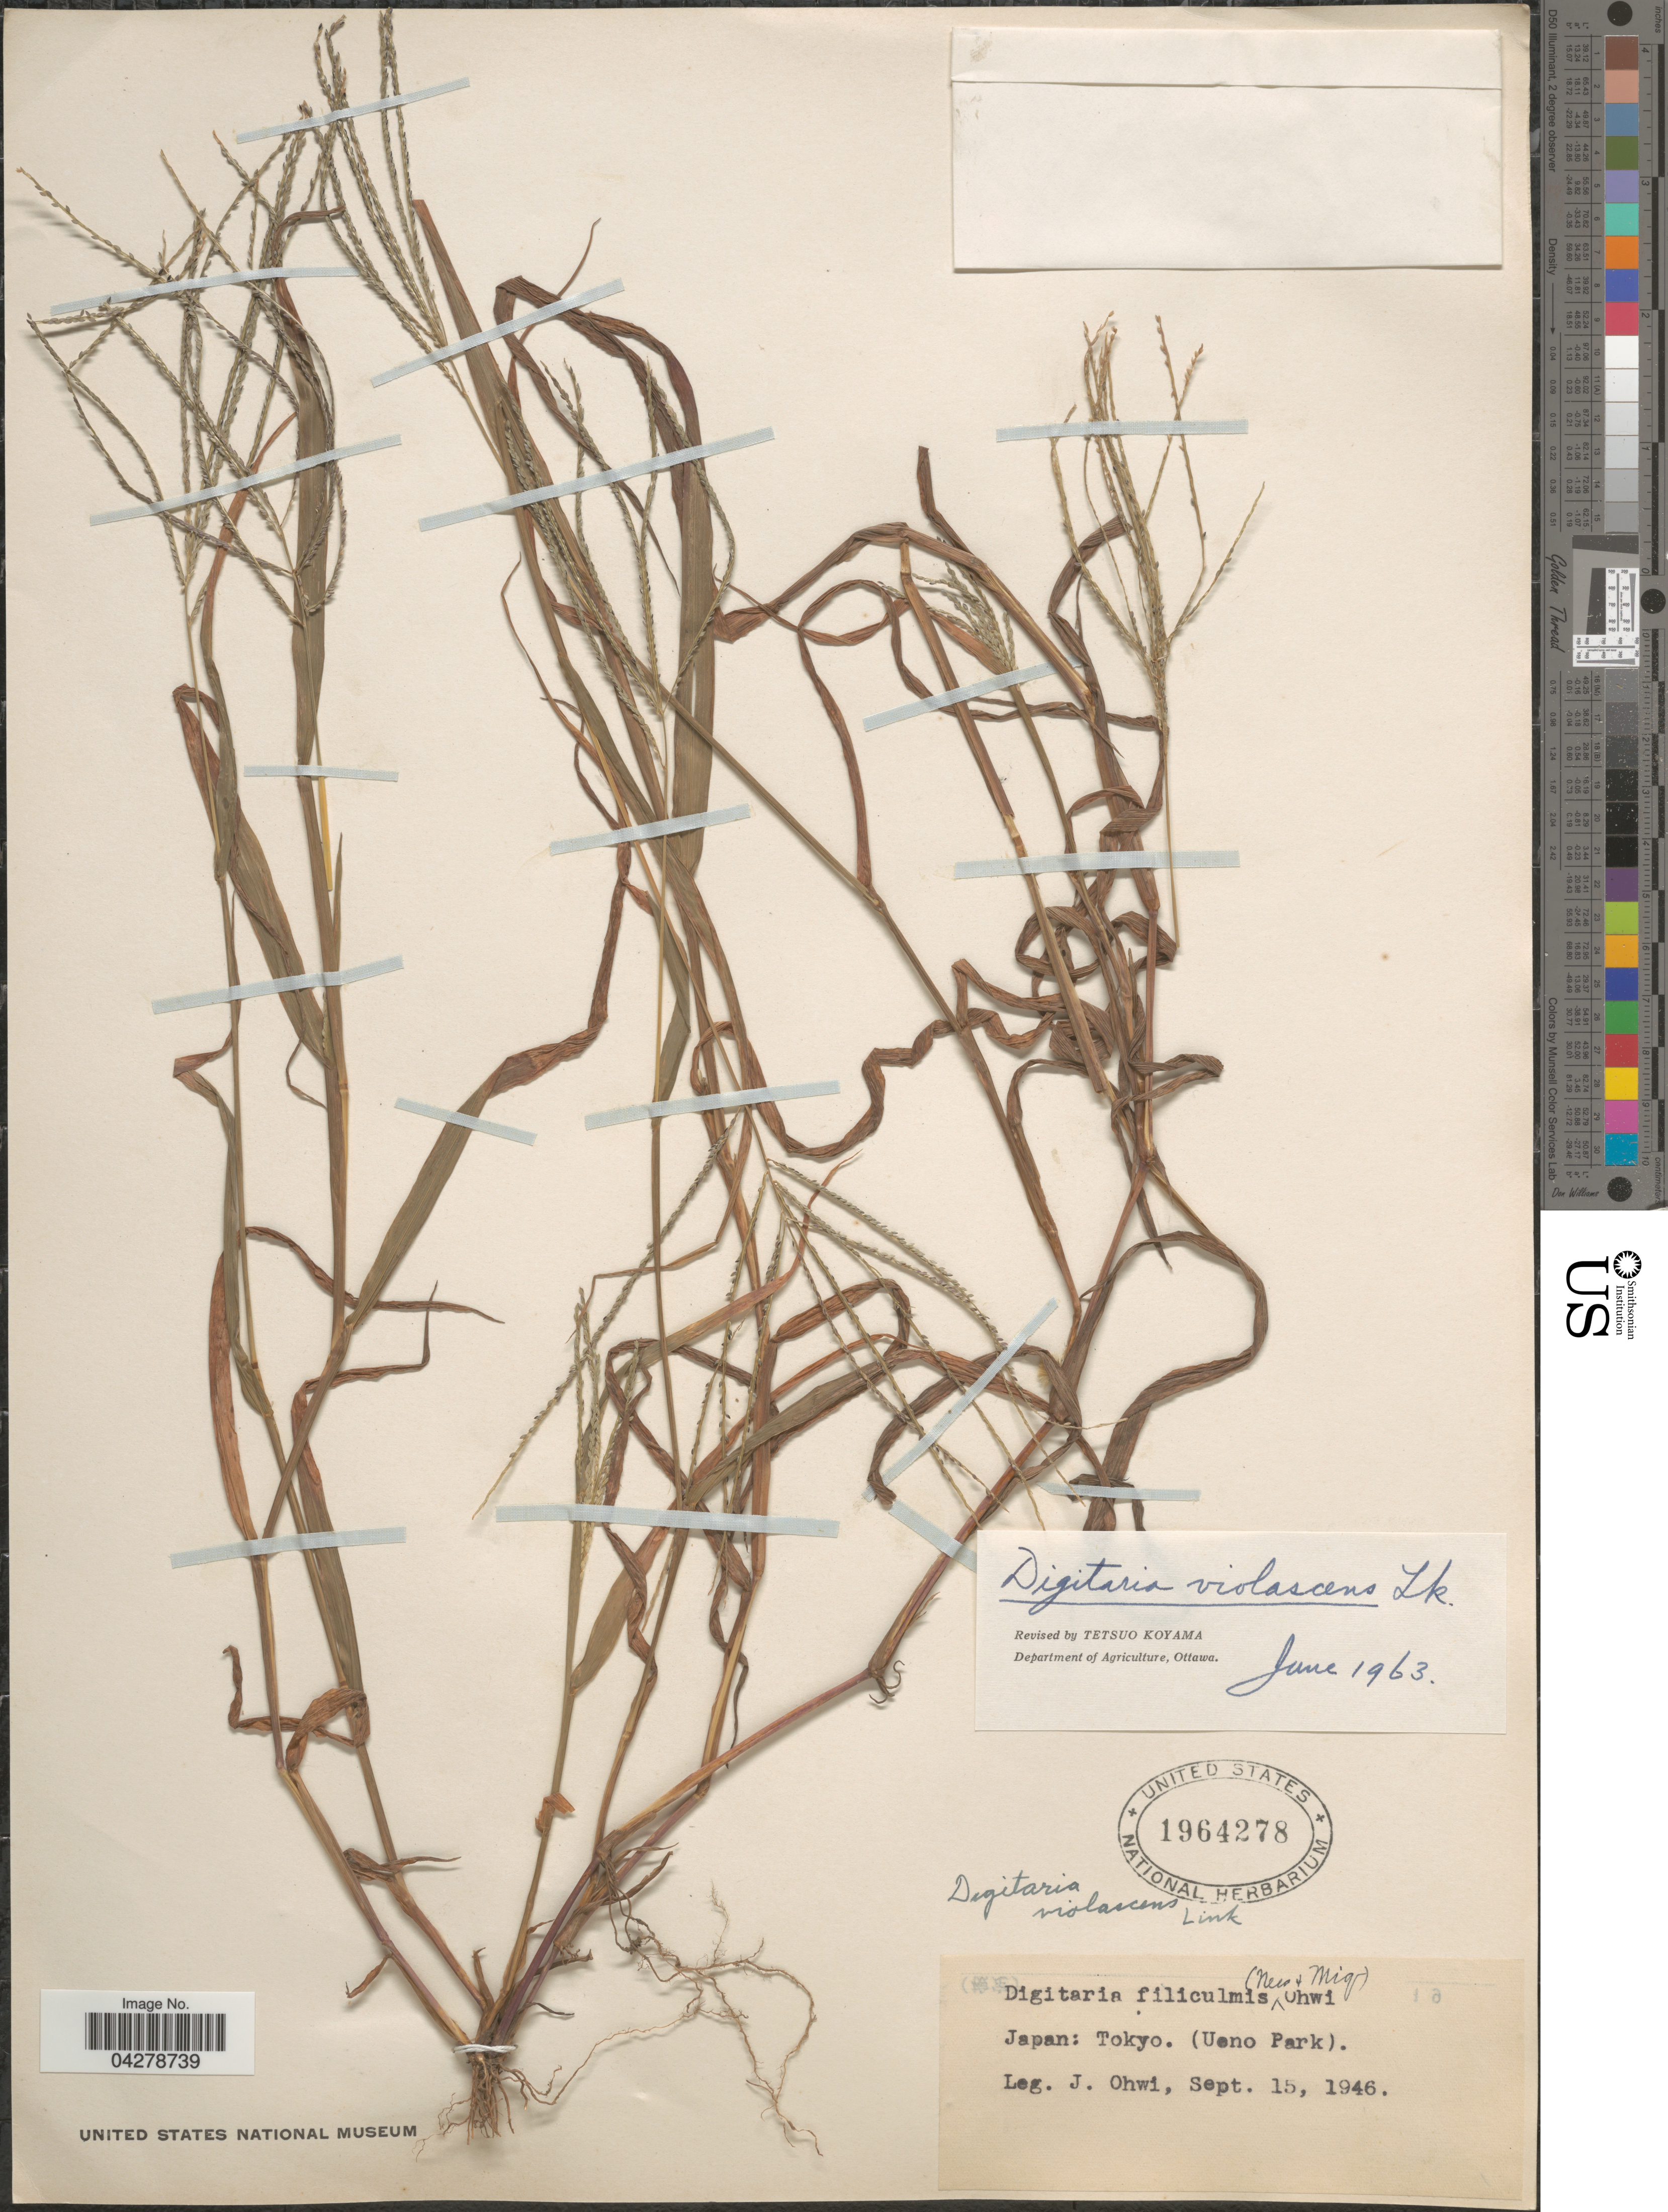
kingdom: Plantae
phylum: Tracheophyta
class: Liliopsida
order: Poales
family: Poaceae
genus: Digitaria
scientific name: Digitaria violascens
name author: Link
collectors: J. Ohwi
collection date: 1946-09-15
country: Japan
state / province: Tokyo, Federal City of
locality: Ueno Park.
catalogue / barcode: US 1964278